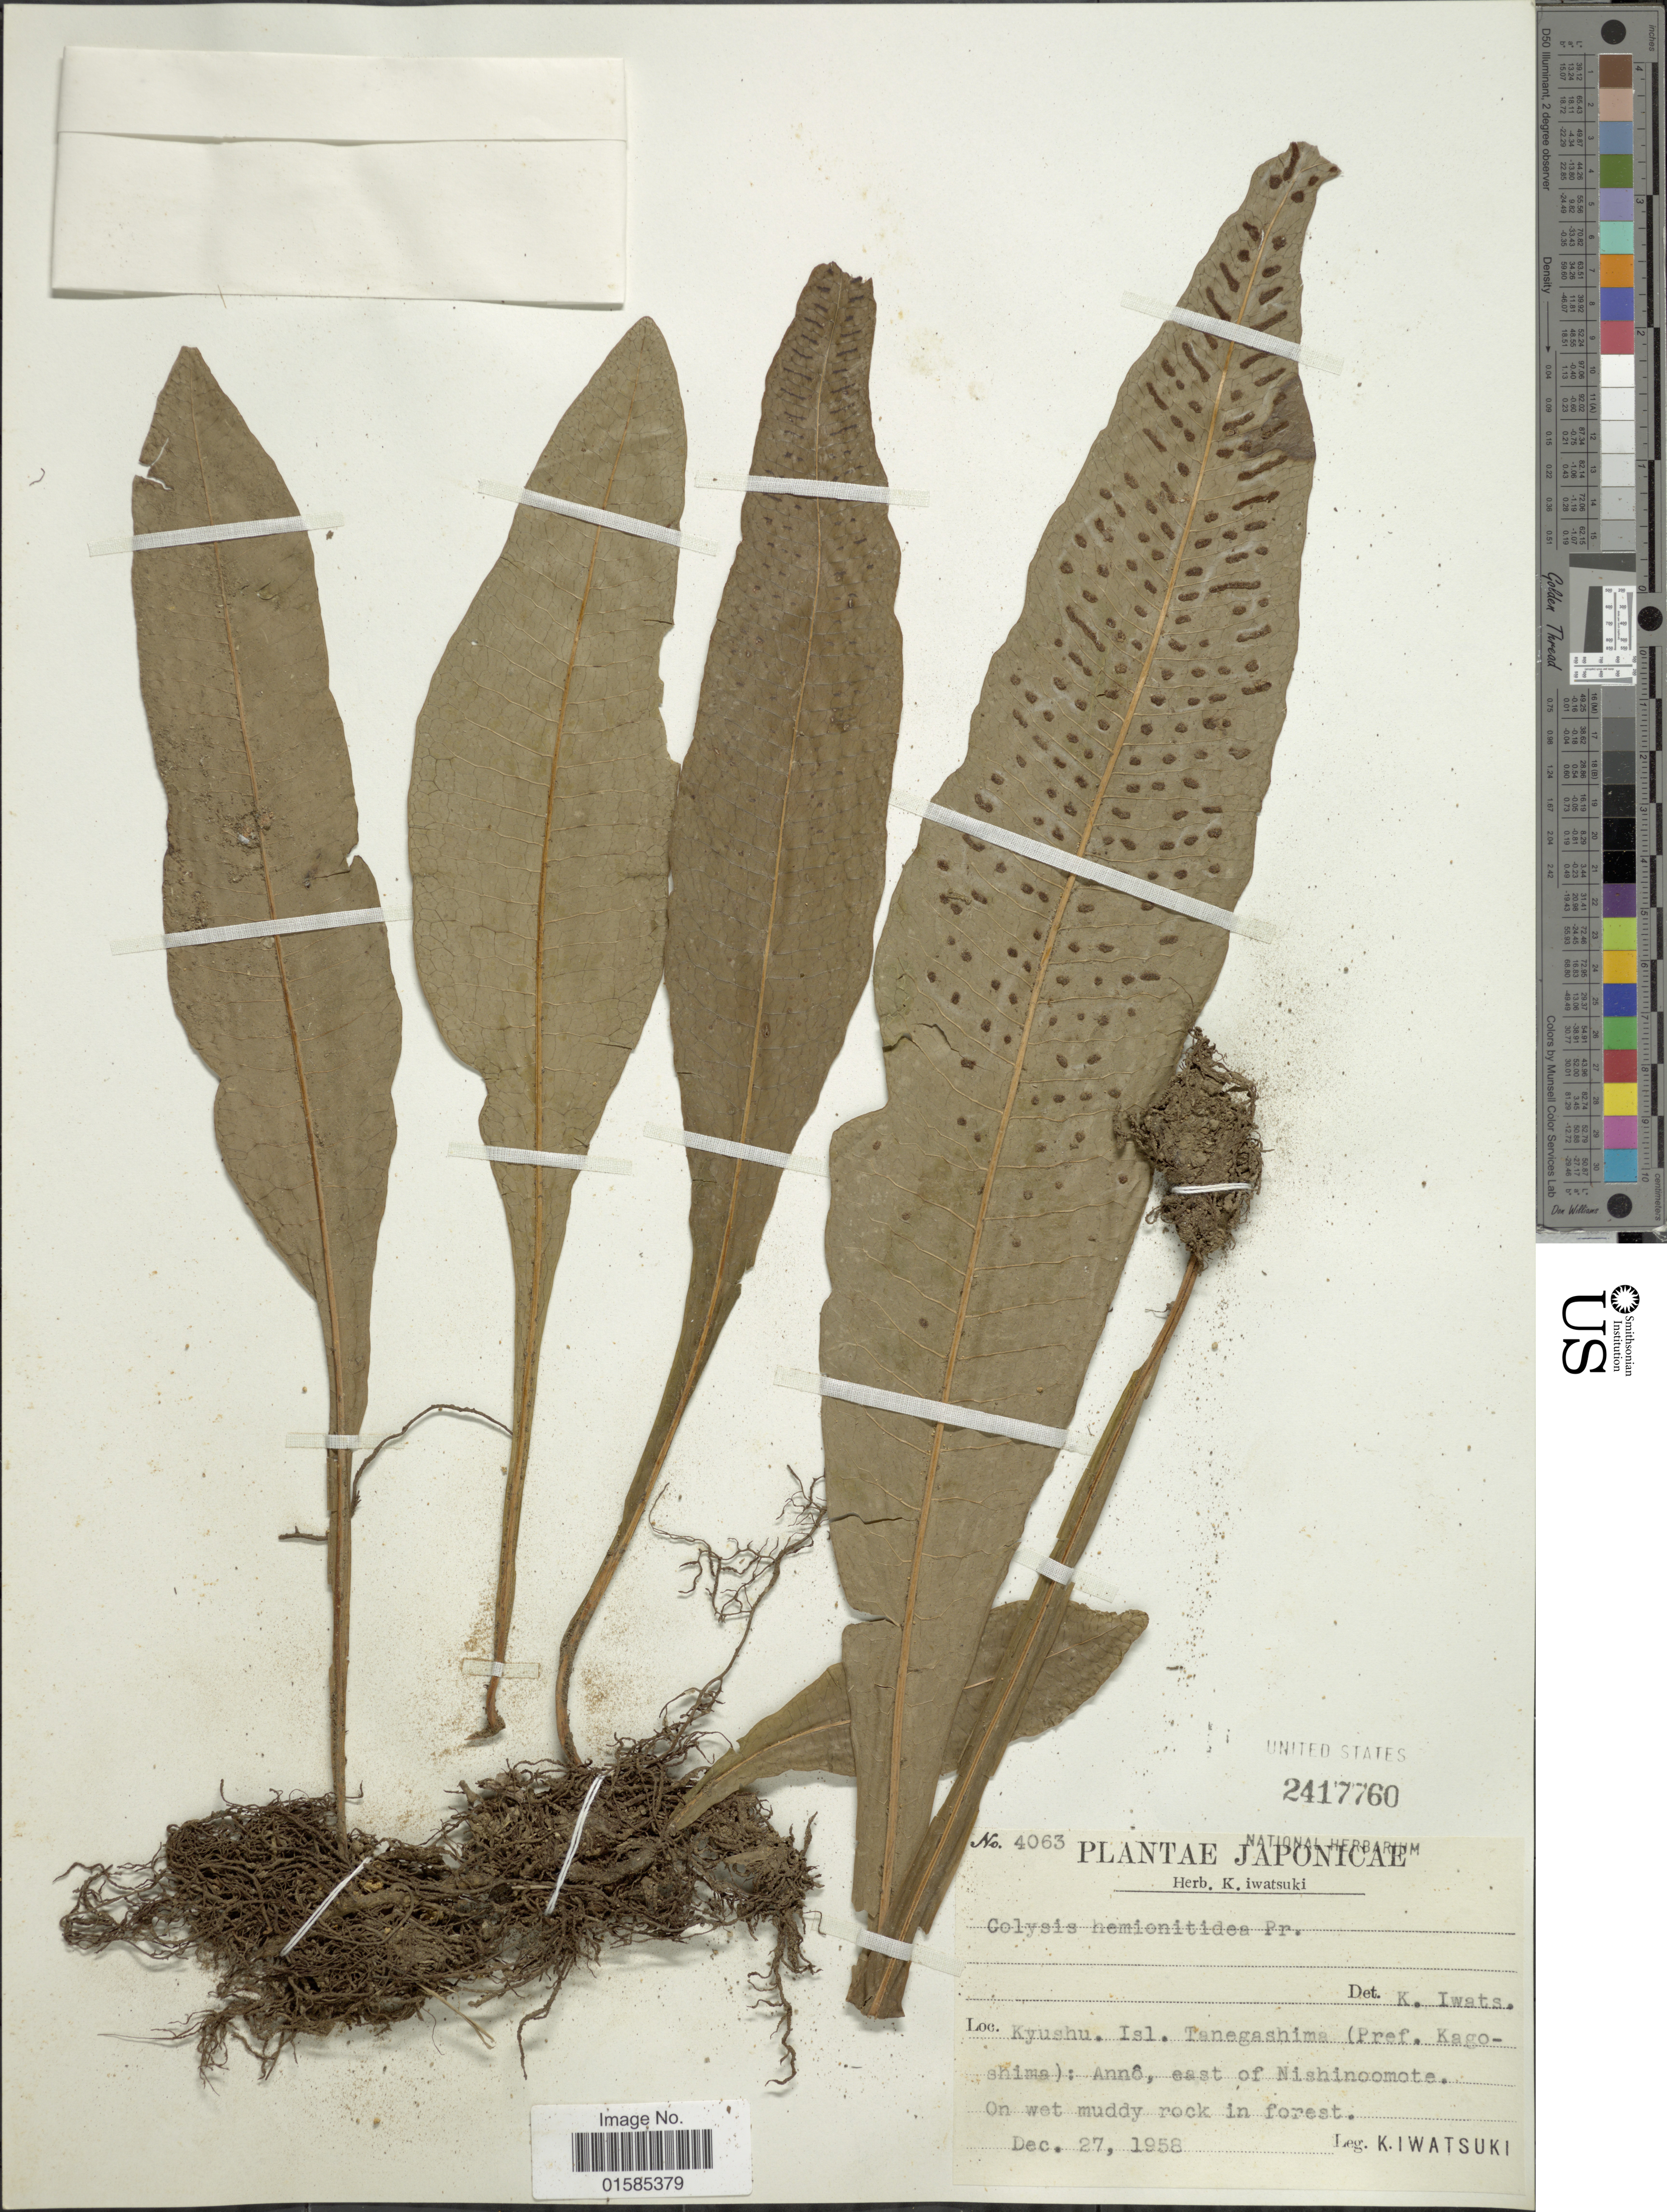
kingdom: Plantae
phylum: Tracheophyta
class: Polypodiopsida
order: Polypodiales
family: Polypodiaceae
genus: Leptochilus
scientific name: Leptochilus hemionitideus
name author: (C. Presl) Noot.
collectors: K. Iwatsuki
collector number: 4063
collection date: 1958-12-27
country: Japan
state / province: Kagosima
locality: Japonicae, Kyushu. Isl. Tnegashima (Pref. Kagoshima): Anno, east of Nishinoomote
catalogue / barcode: US 2417760